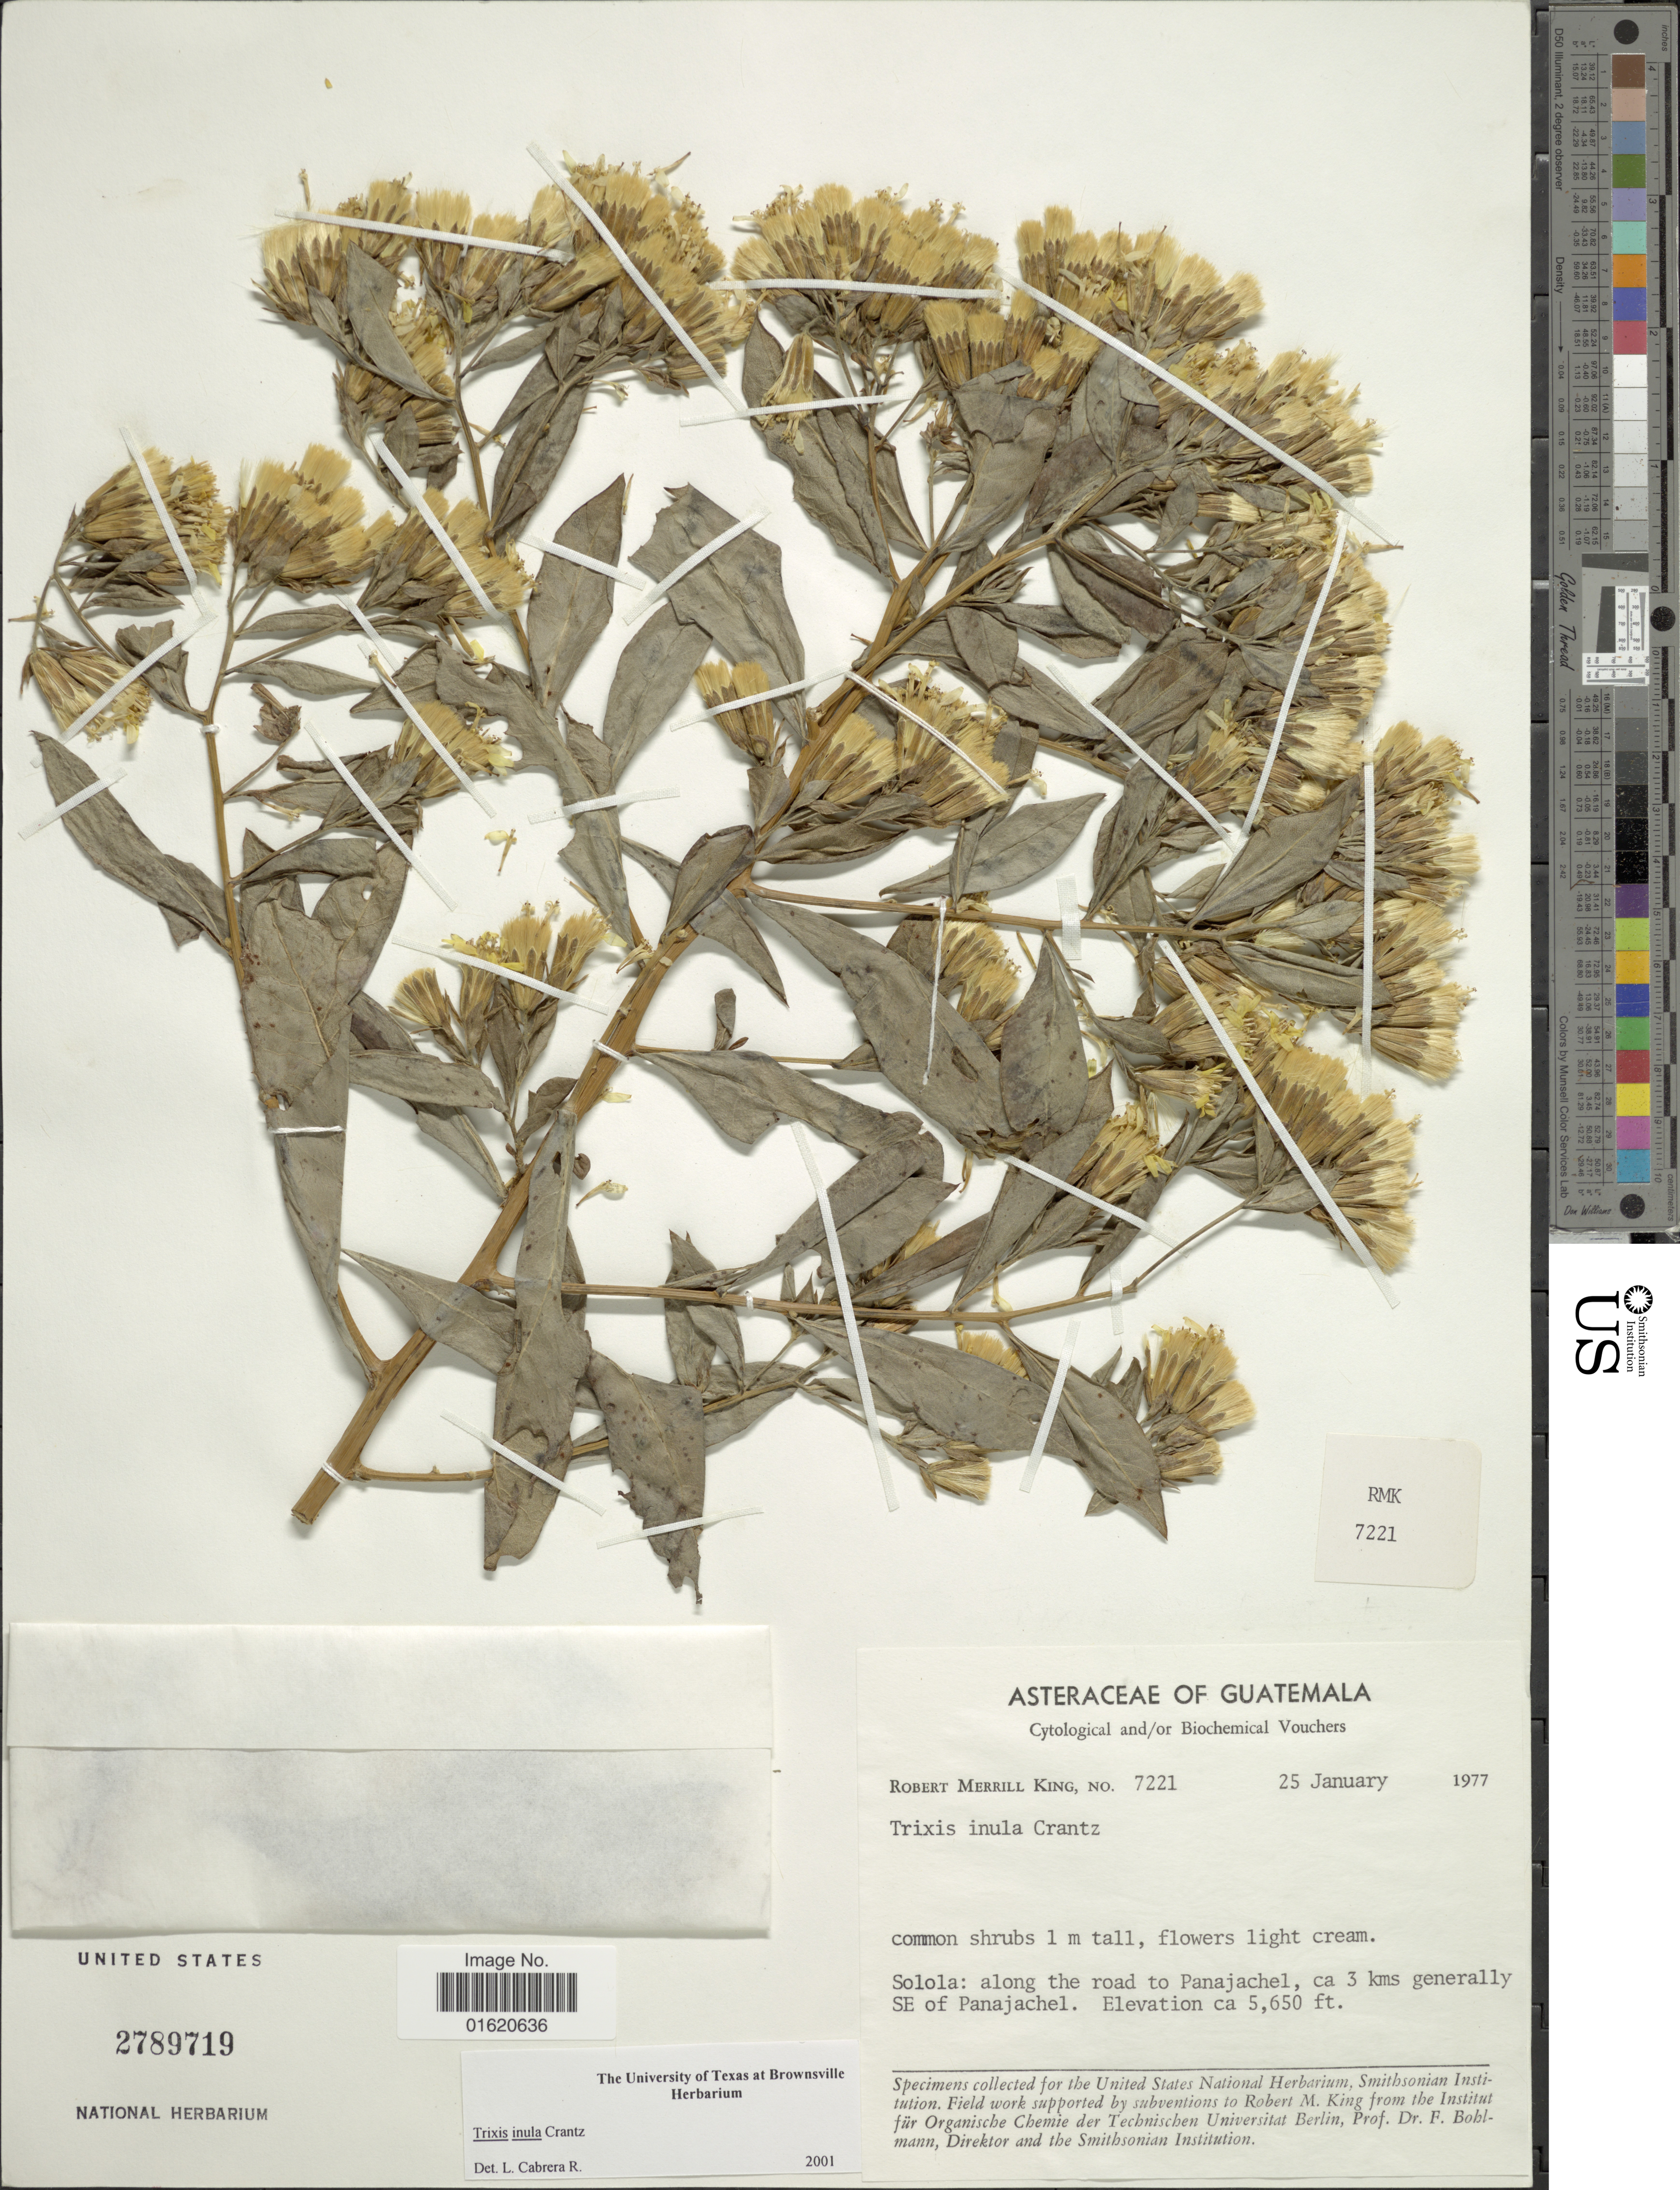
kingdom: Plantae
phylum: Tracheophyta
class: Magnoliopsida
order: Asterales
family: Asteraceae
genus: Trixis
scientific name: Trixis inula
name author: Crantz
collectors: R. M. King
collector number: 7221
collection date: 1977-01-25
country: Guatemala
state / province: Sololá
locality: Asteraceae, along the road to Panajachel, 3 kms generally SE of Panajachel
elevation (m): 1722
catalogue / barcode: US 2789719